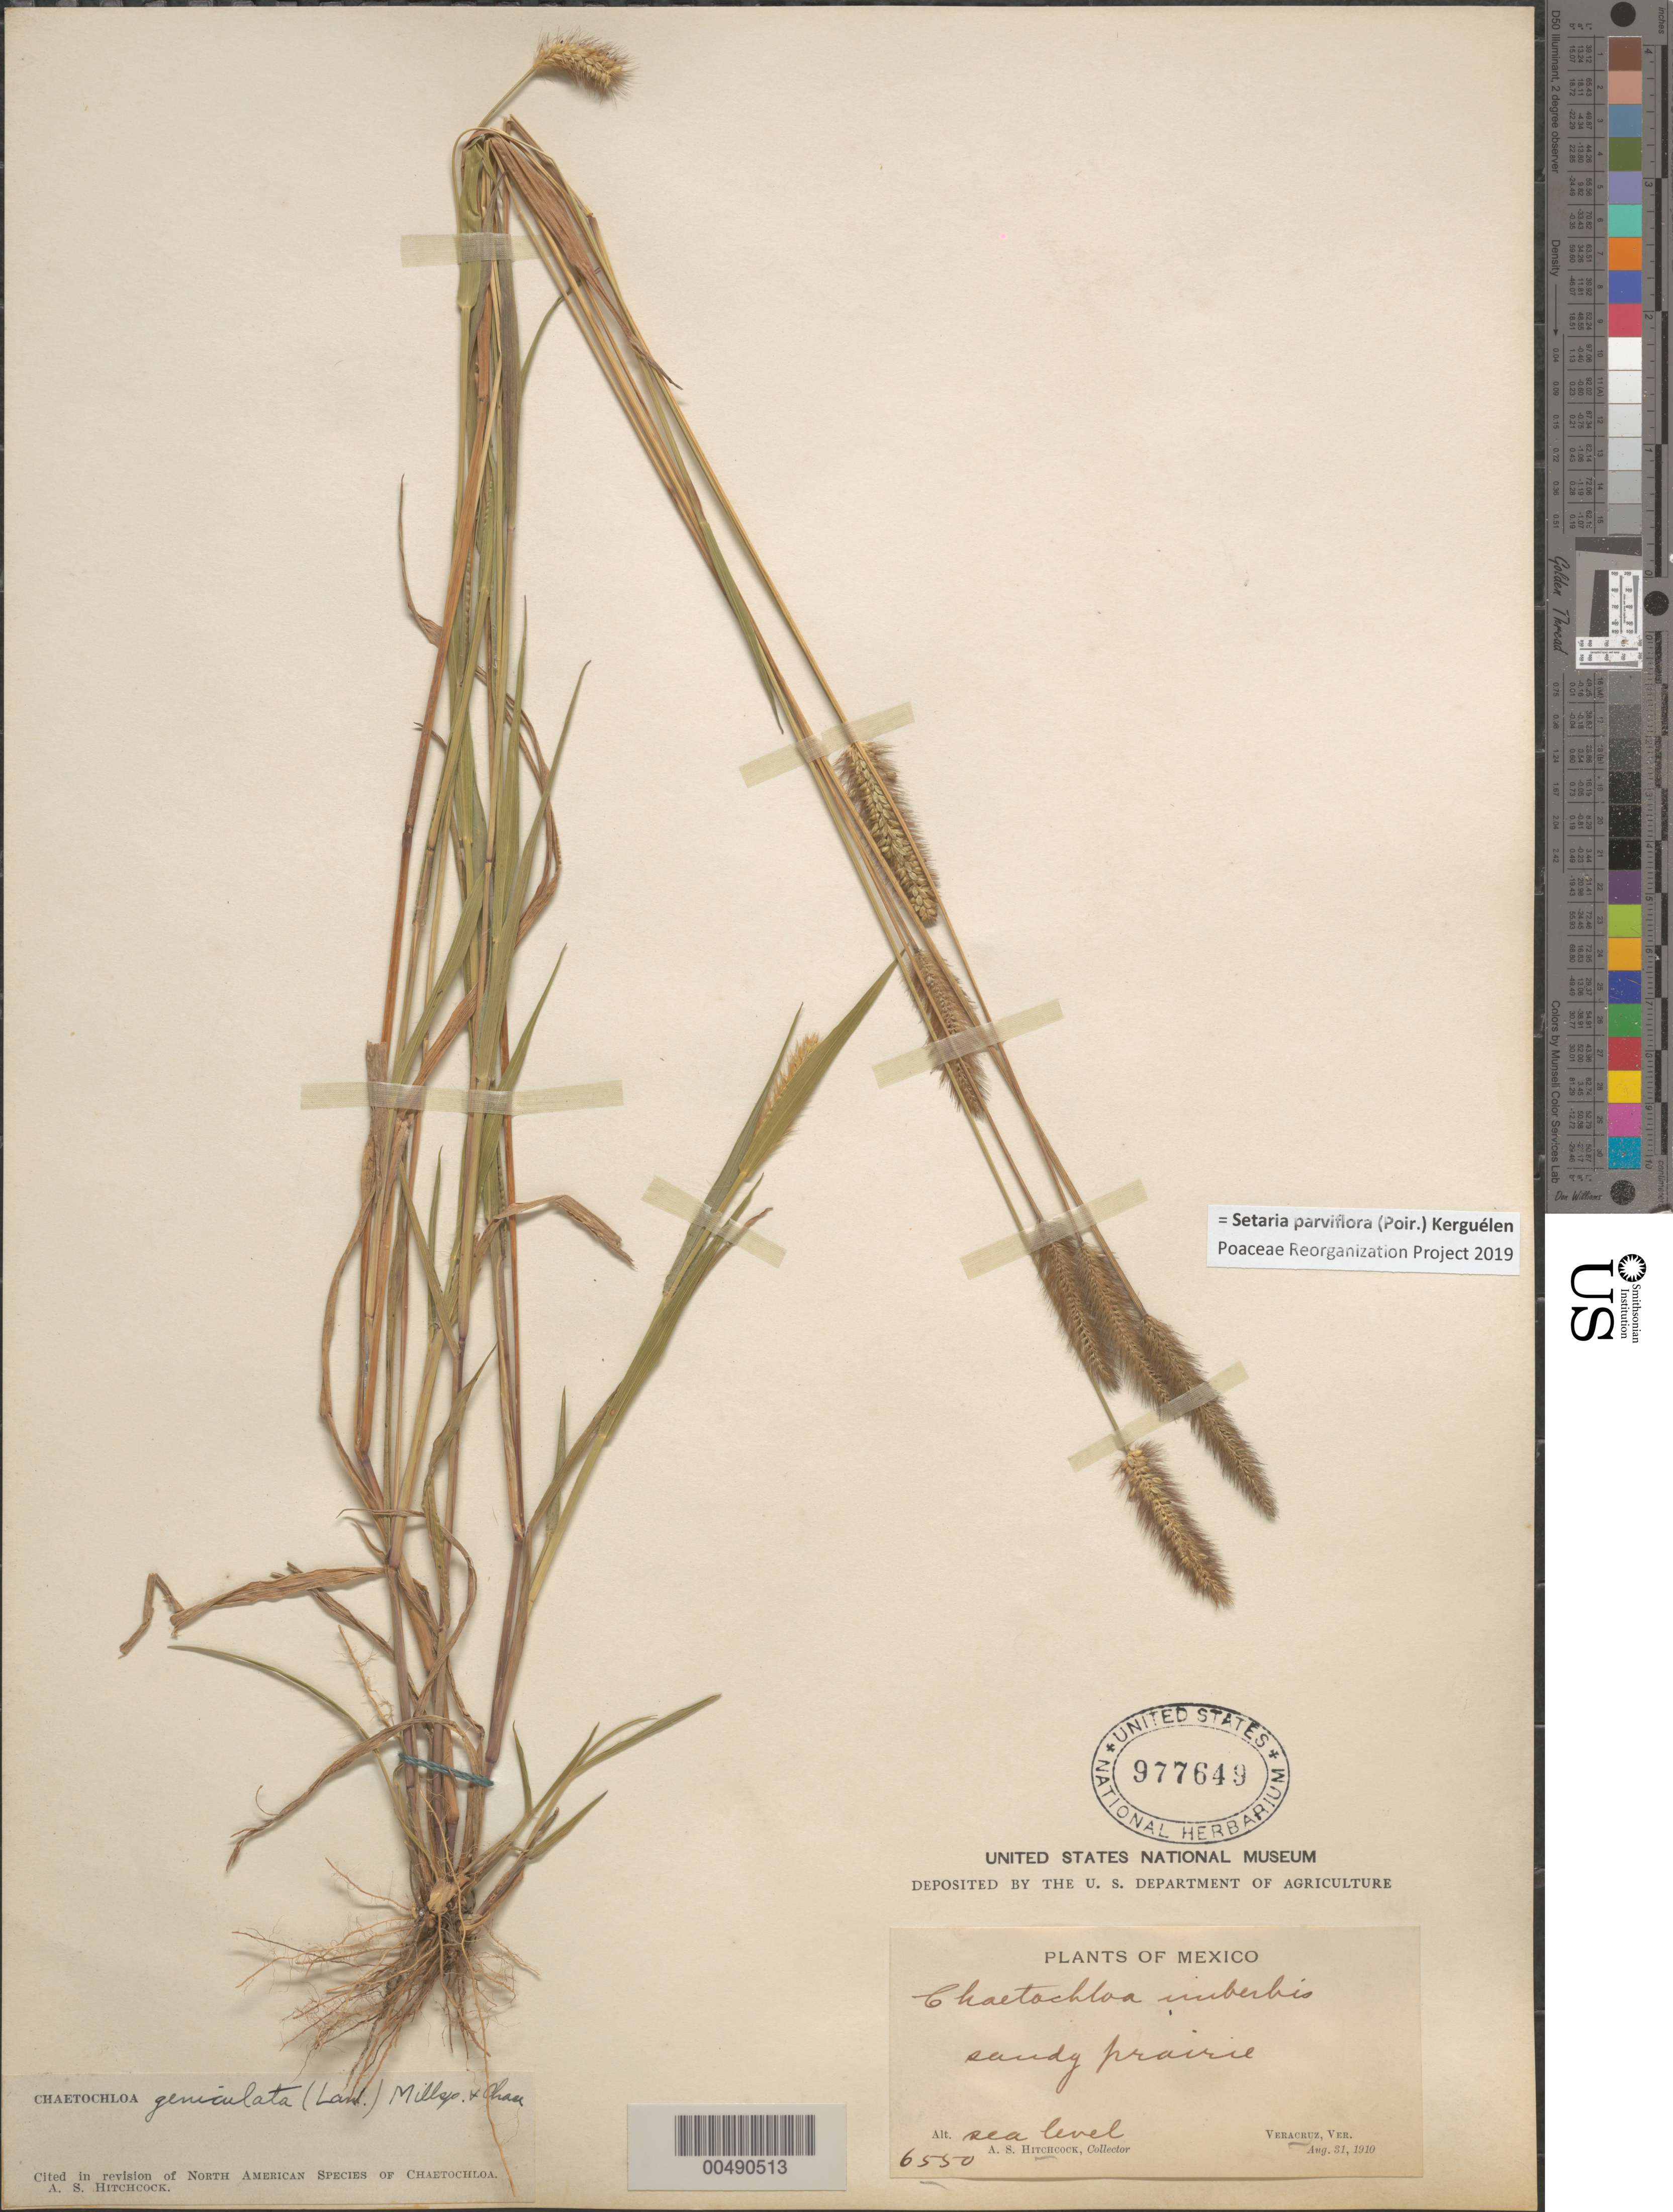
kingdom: Plantae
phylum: Tracheophyta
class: Liliopsida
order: Poales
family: Poaceae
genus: Setaria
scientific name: Setaria parviflora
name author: (Poir.) Kerguélen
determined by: Poaceae Reorganization Project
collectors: A. S. Hitchcock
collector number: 6550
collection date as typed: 31 Aug 1910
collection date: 1910-08-31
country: Mexico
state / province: Veracruz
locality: Veracruz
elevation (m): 0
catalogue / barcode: US 977649